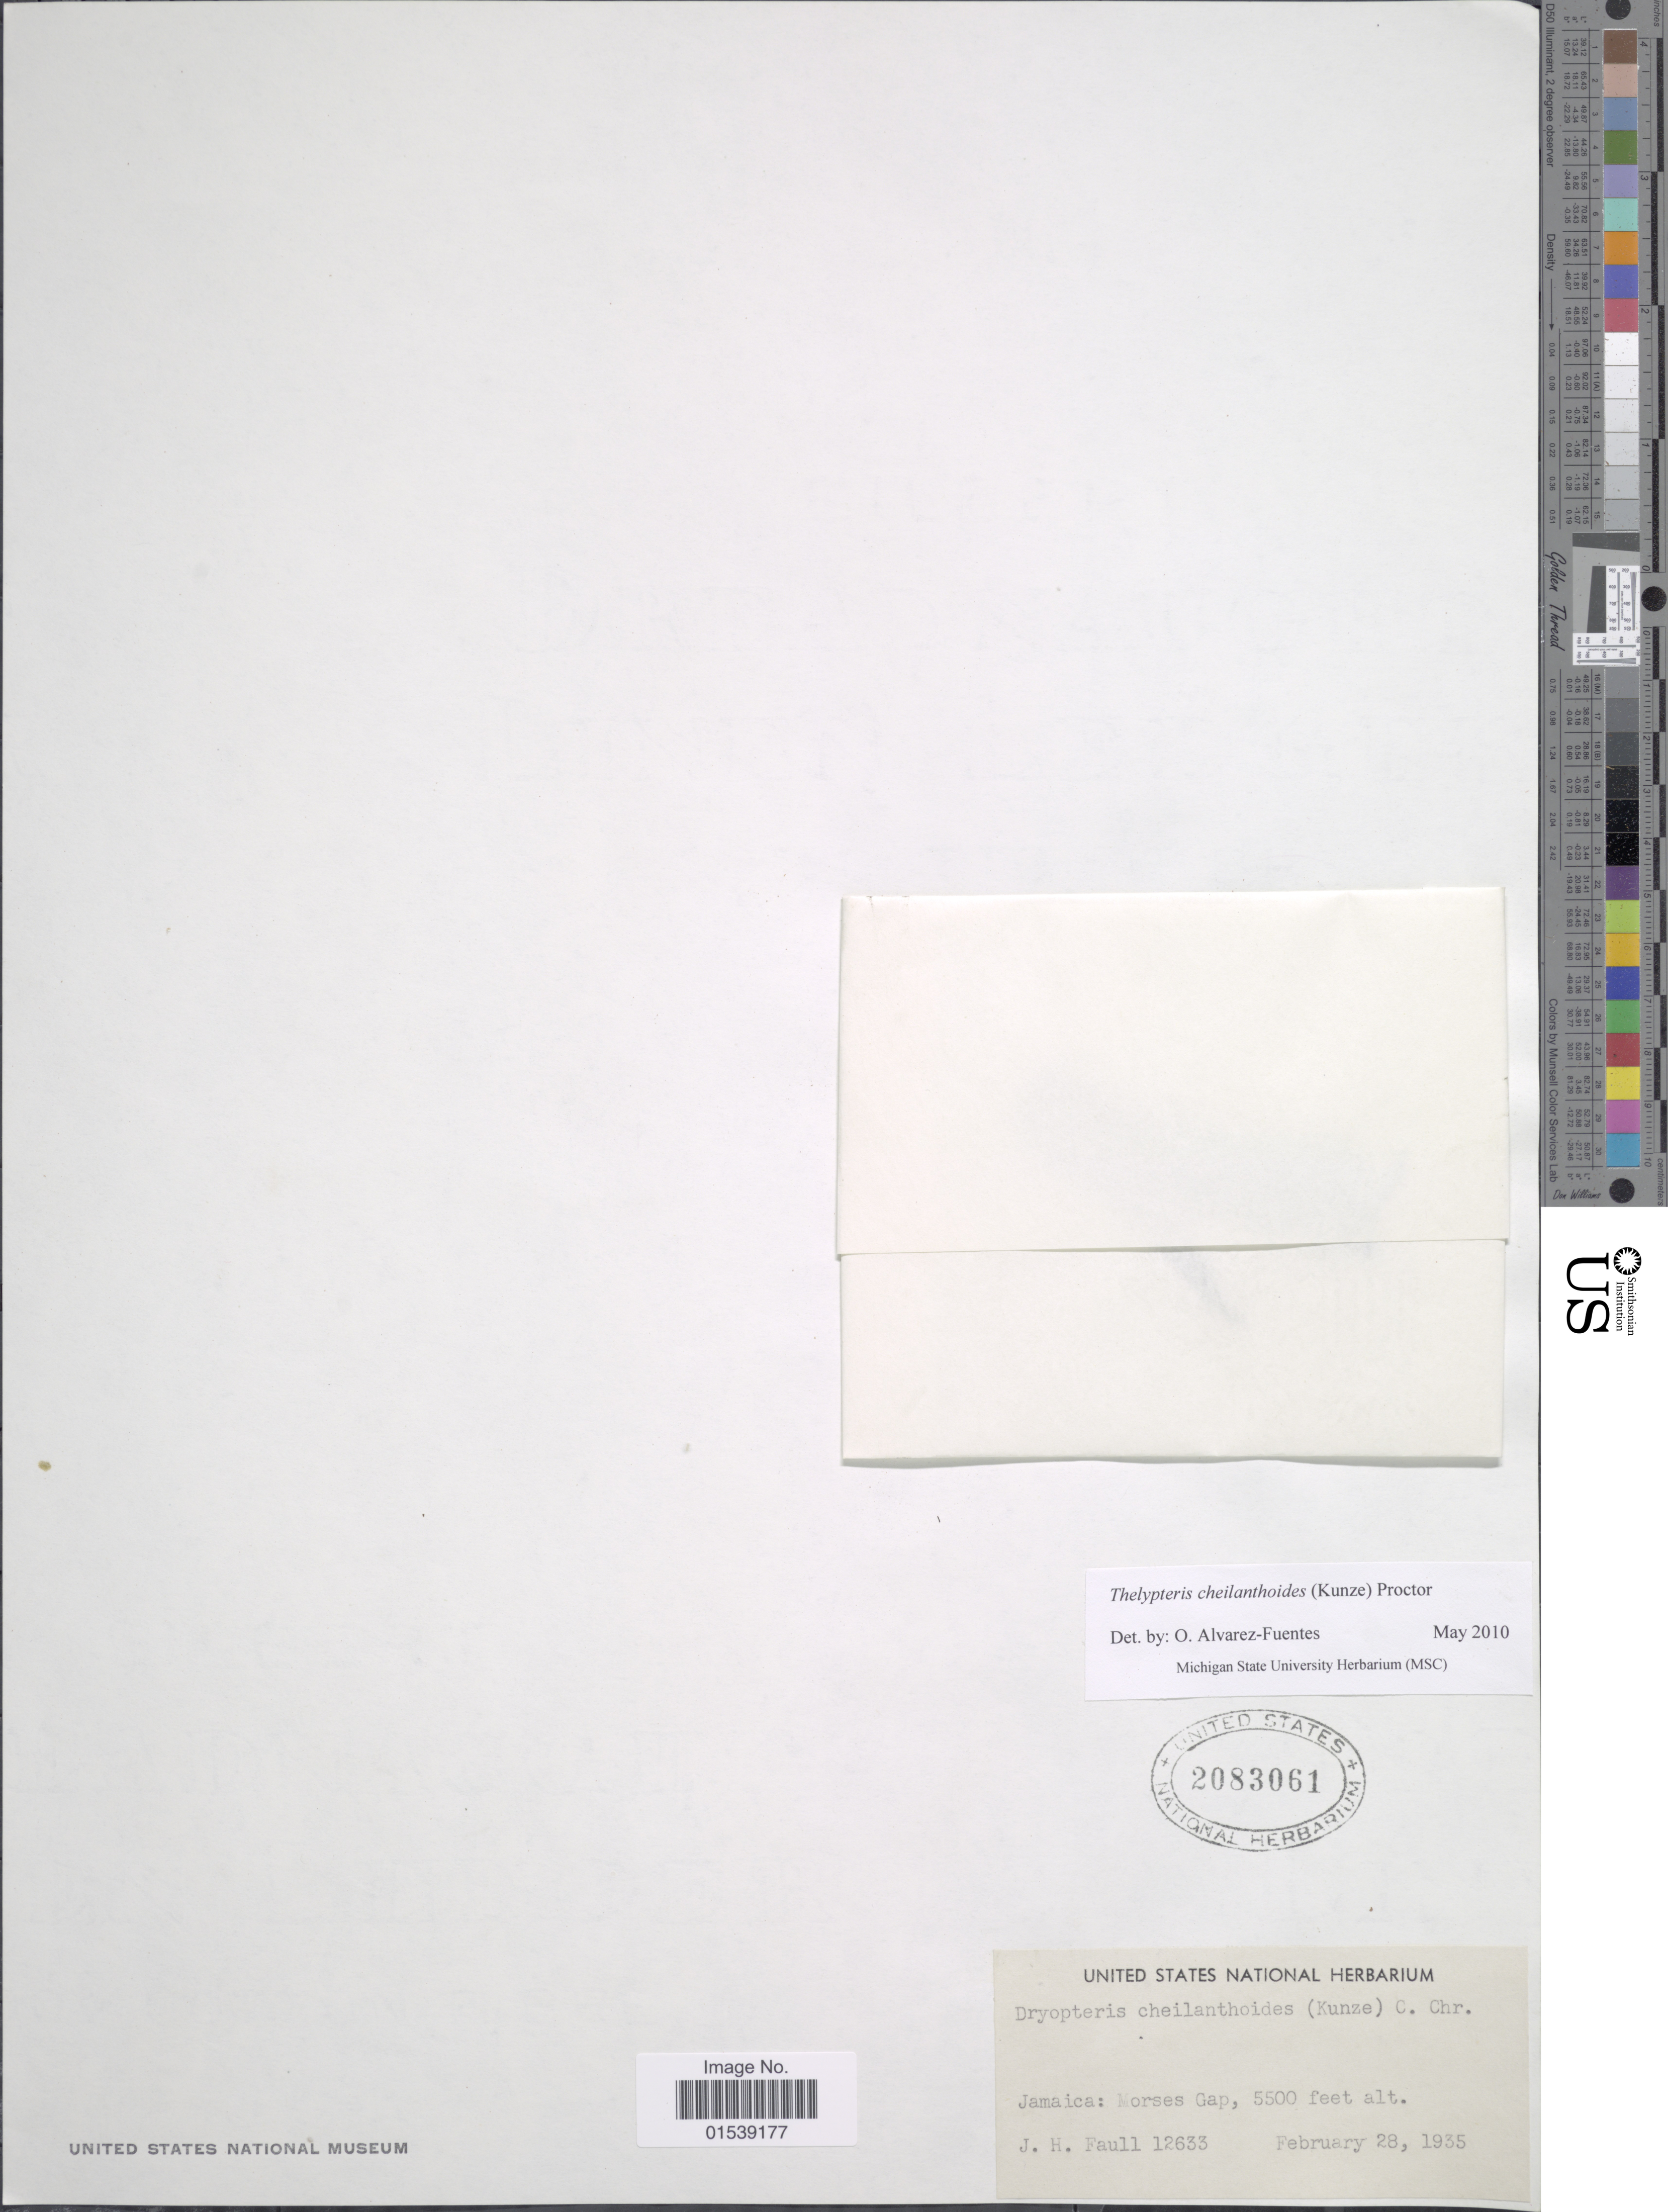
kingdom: Plantae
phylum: Tracheophyta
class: Polypodiopsida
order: Polypodiales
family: Thelypteridaceae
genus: Amauropelta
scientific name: Amauropelta cheilanthoides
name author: (Kunze) Á. Löve & D. Löve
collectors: J. Faull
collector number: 12633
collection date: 1935-02-28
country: Jamaica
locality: Jamaica: Morses Gap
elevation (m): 1676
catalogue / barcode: US 2083061